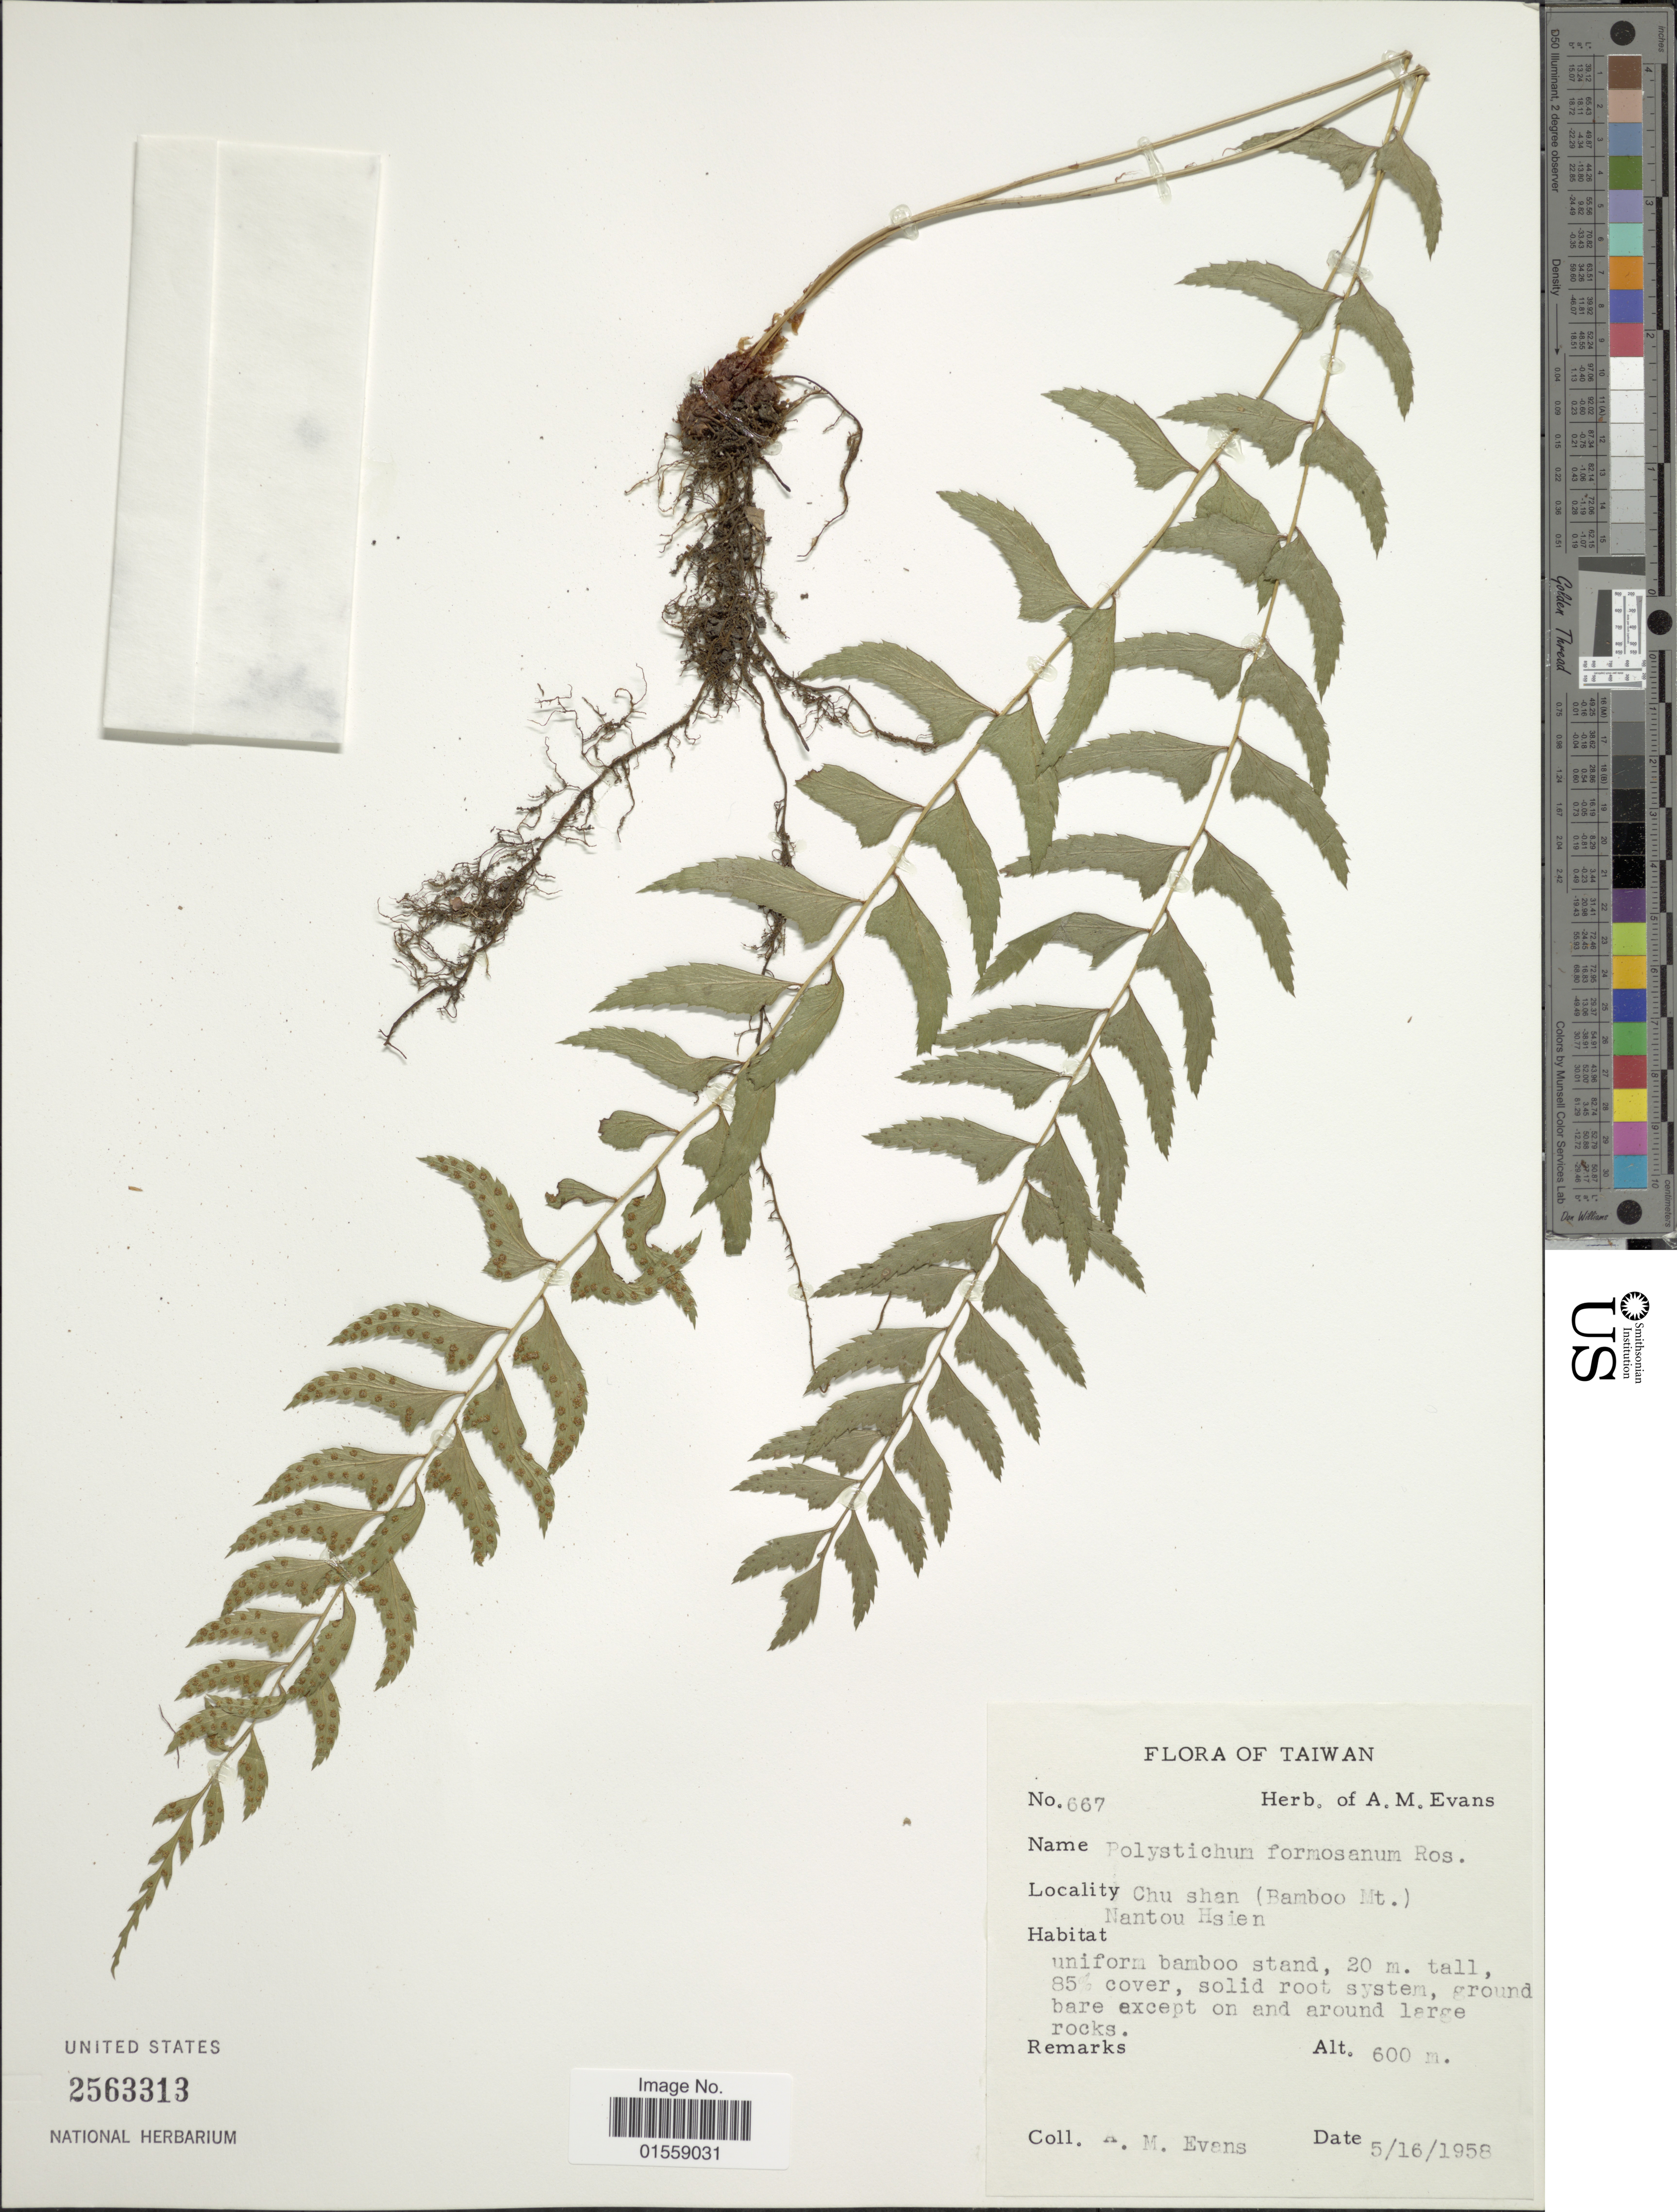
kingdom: Plantae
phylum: Tracheophyta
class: Polypodiopsida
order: Polypodiales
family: Dryopteridaceae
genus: Polystichum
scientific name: Polystichum formosanum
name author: Rosenst.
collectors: A. M. Evans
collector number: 667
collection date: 1958-05-16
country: Taiwan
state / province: Nantou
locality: Nantou Hsien, Chu shan (Bamboo Mt.).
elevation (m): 600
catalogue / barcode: US 2563313